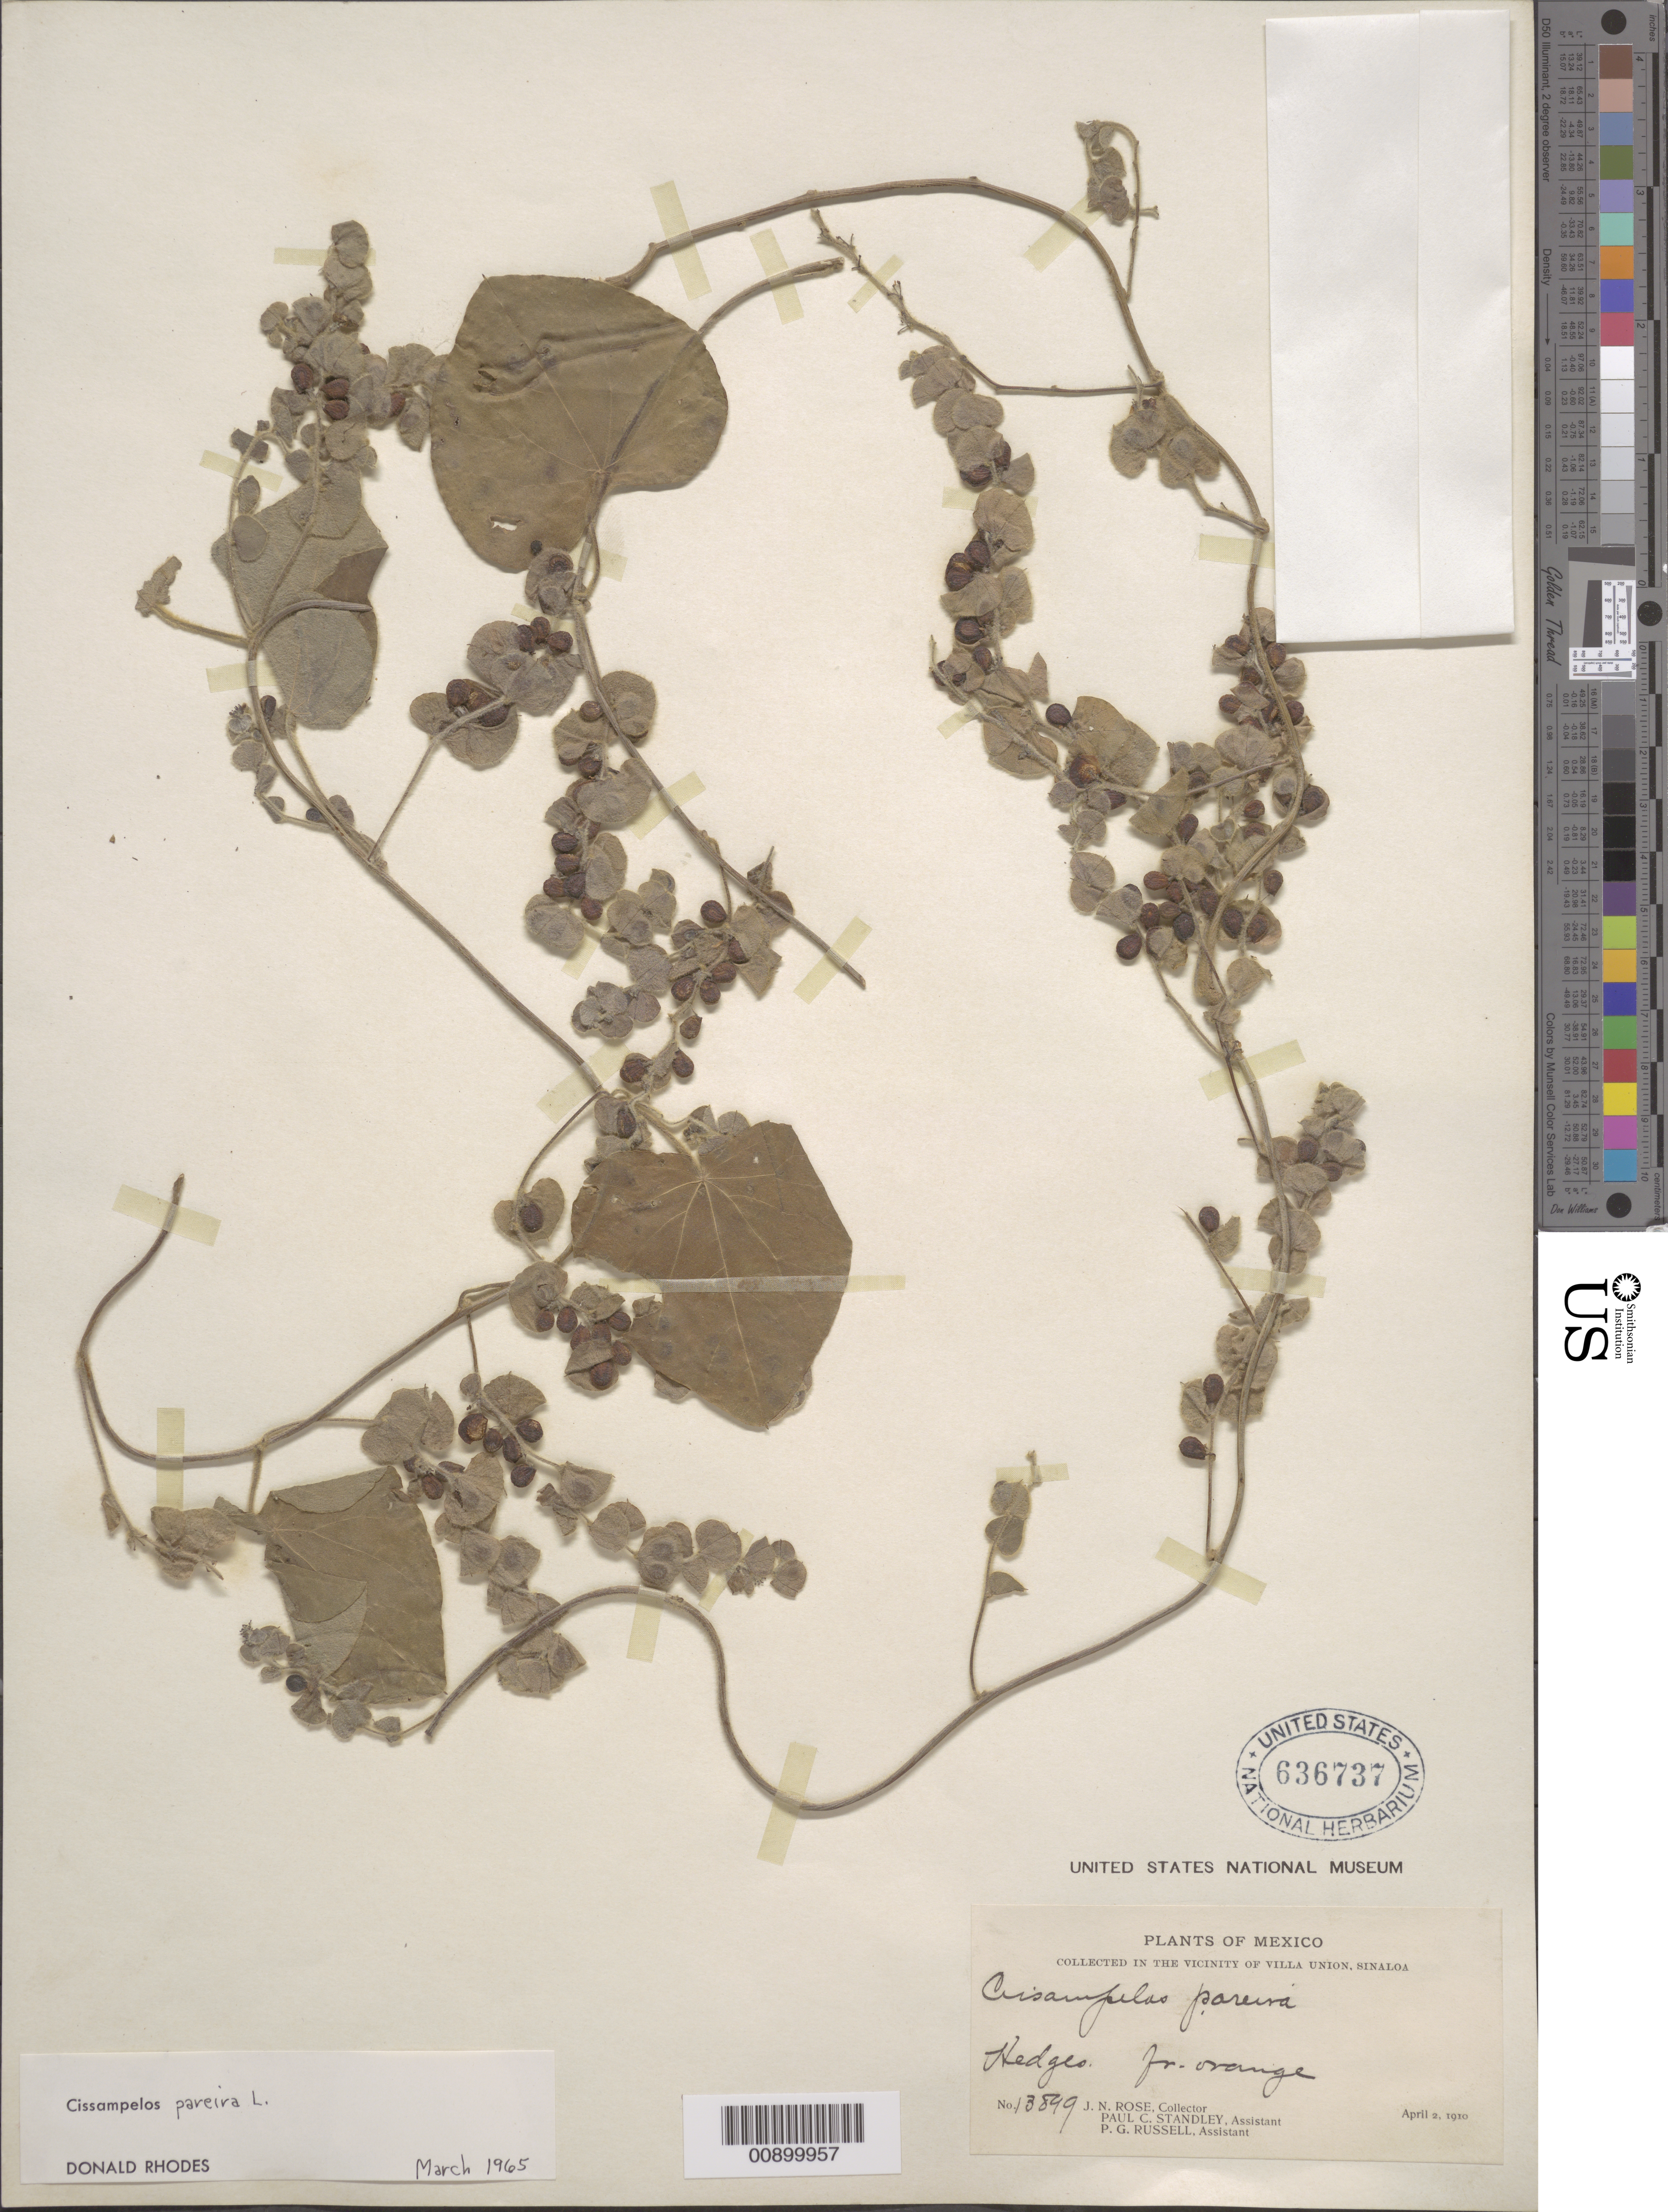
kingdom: Plantae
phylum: Tracheophyta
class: Magnoliopsida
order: Ranunculales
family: Menispermaceae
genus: Cissampelos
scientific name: Cissampelos pareira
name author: L.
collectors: J. N. Rose, P. C. Standley & P. G. Russell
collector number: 13899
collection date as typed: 02 Apr 1910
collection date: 1910-04-02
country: Mexico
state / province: Sinaloa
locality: Vicinity of Villa Union, Sinaloa.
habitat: Hedges.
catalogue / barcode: US 636737